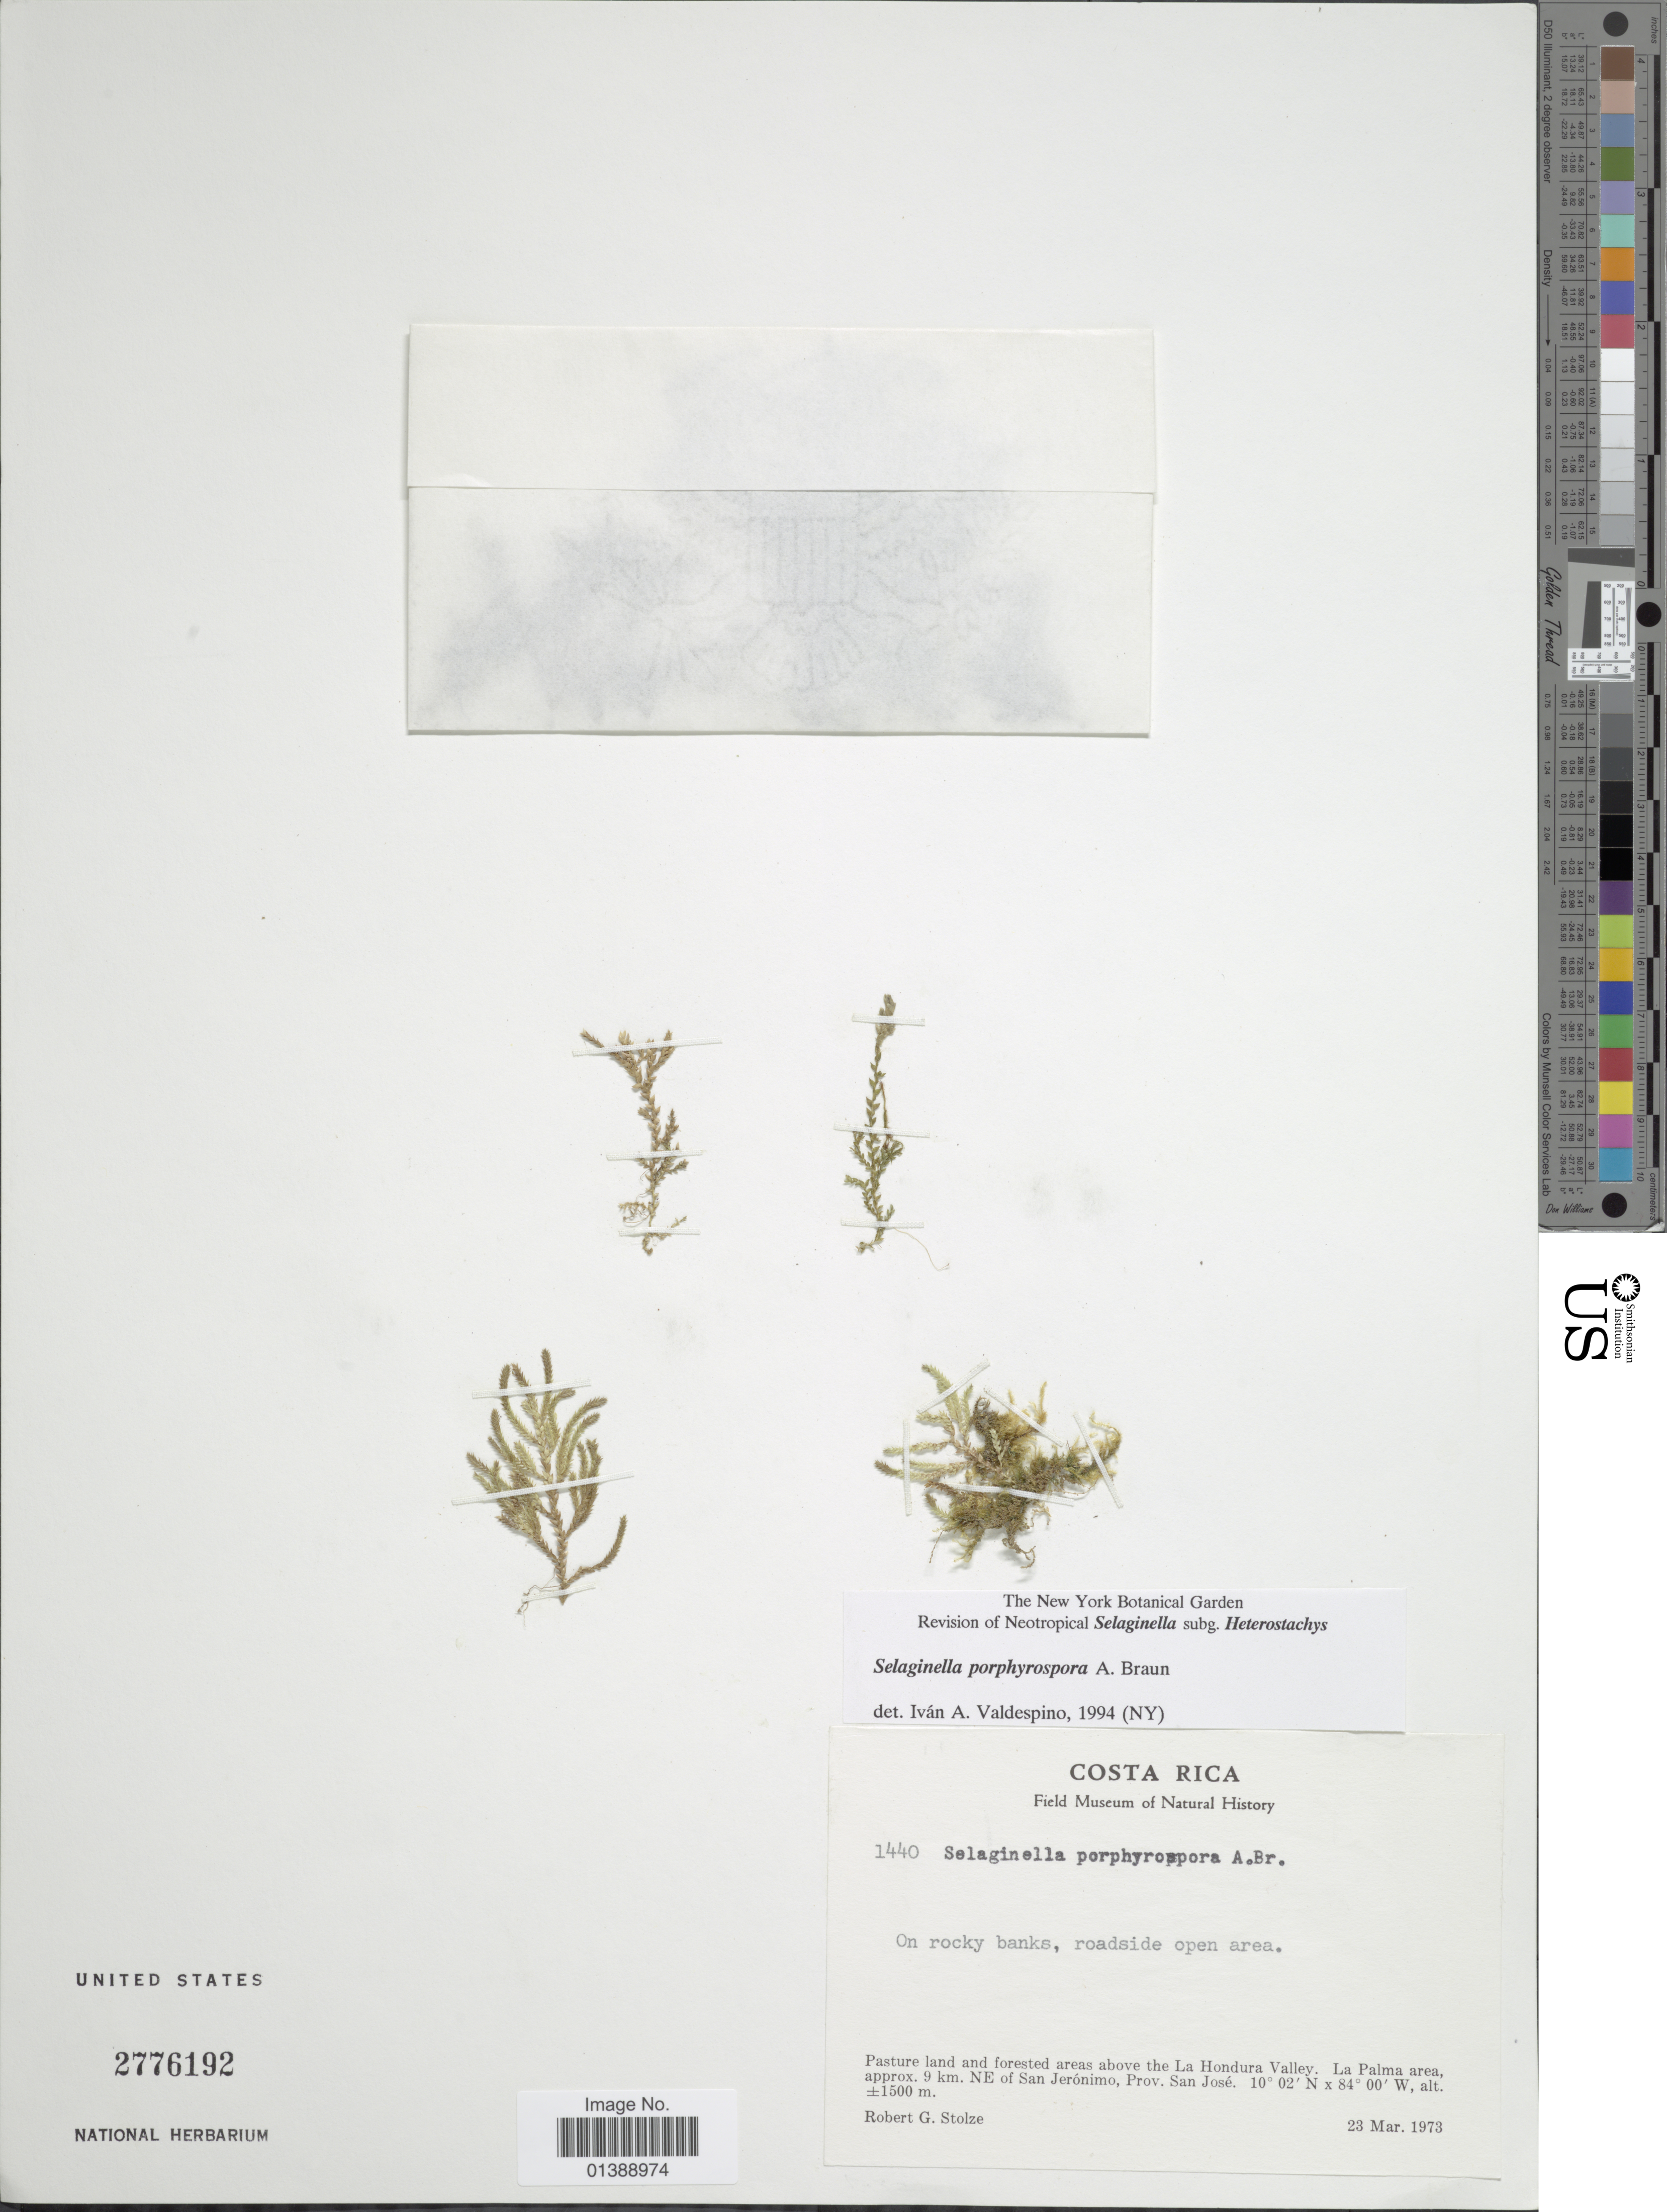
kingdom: Plantae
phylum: Tracheophyta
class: Lycopodiopsida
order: Selaginellales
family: Selaginellaceae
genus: Selaginella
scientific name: Selaginella porphyrospora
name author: A. Braun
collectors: R. G. Stolze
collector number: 1440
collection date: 1973-03-23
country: Costa Rica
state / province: San José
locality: Pasture land and forested areas above the La Hondura Valley. La Palma area, approx. 9 km NE of San Jerónimo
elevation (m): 1500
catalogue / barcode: US 2776192